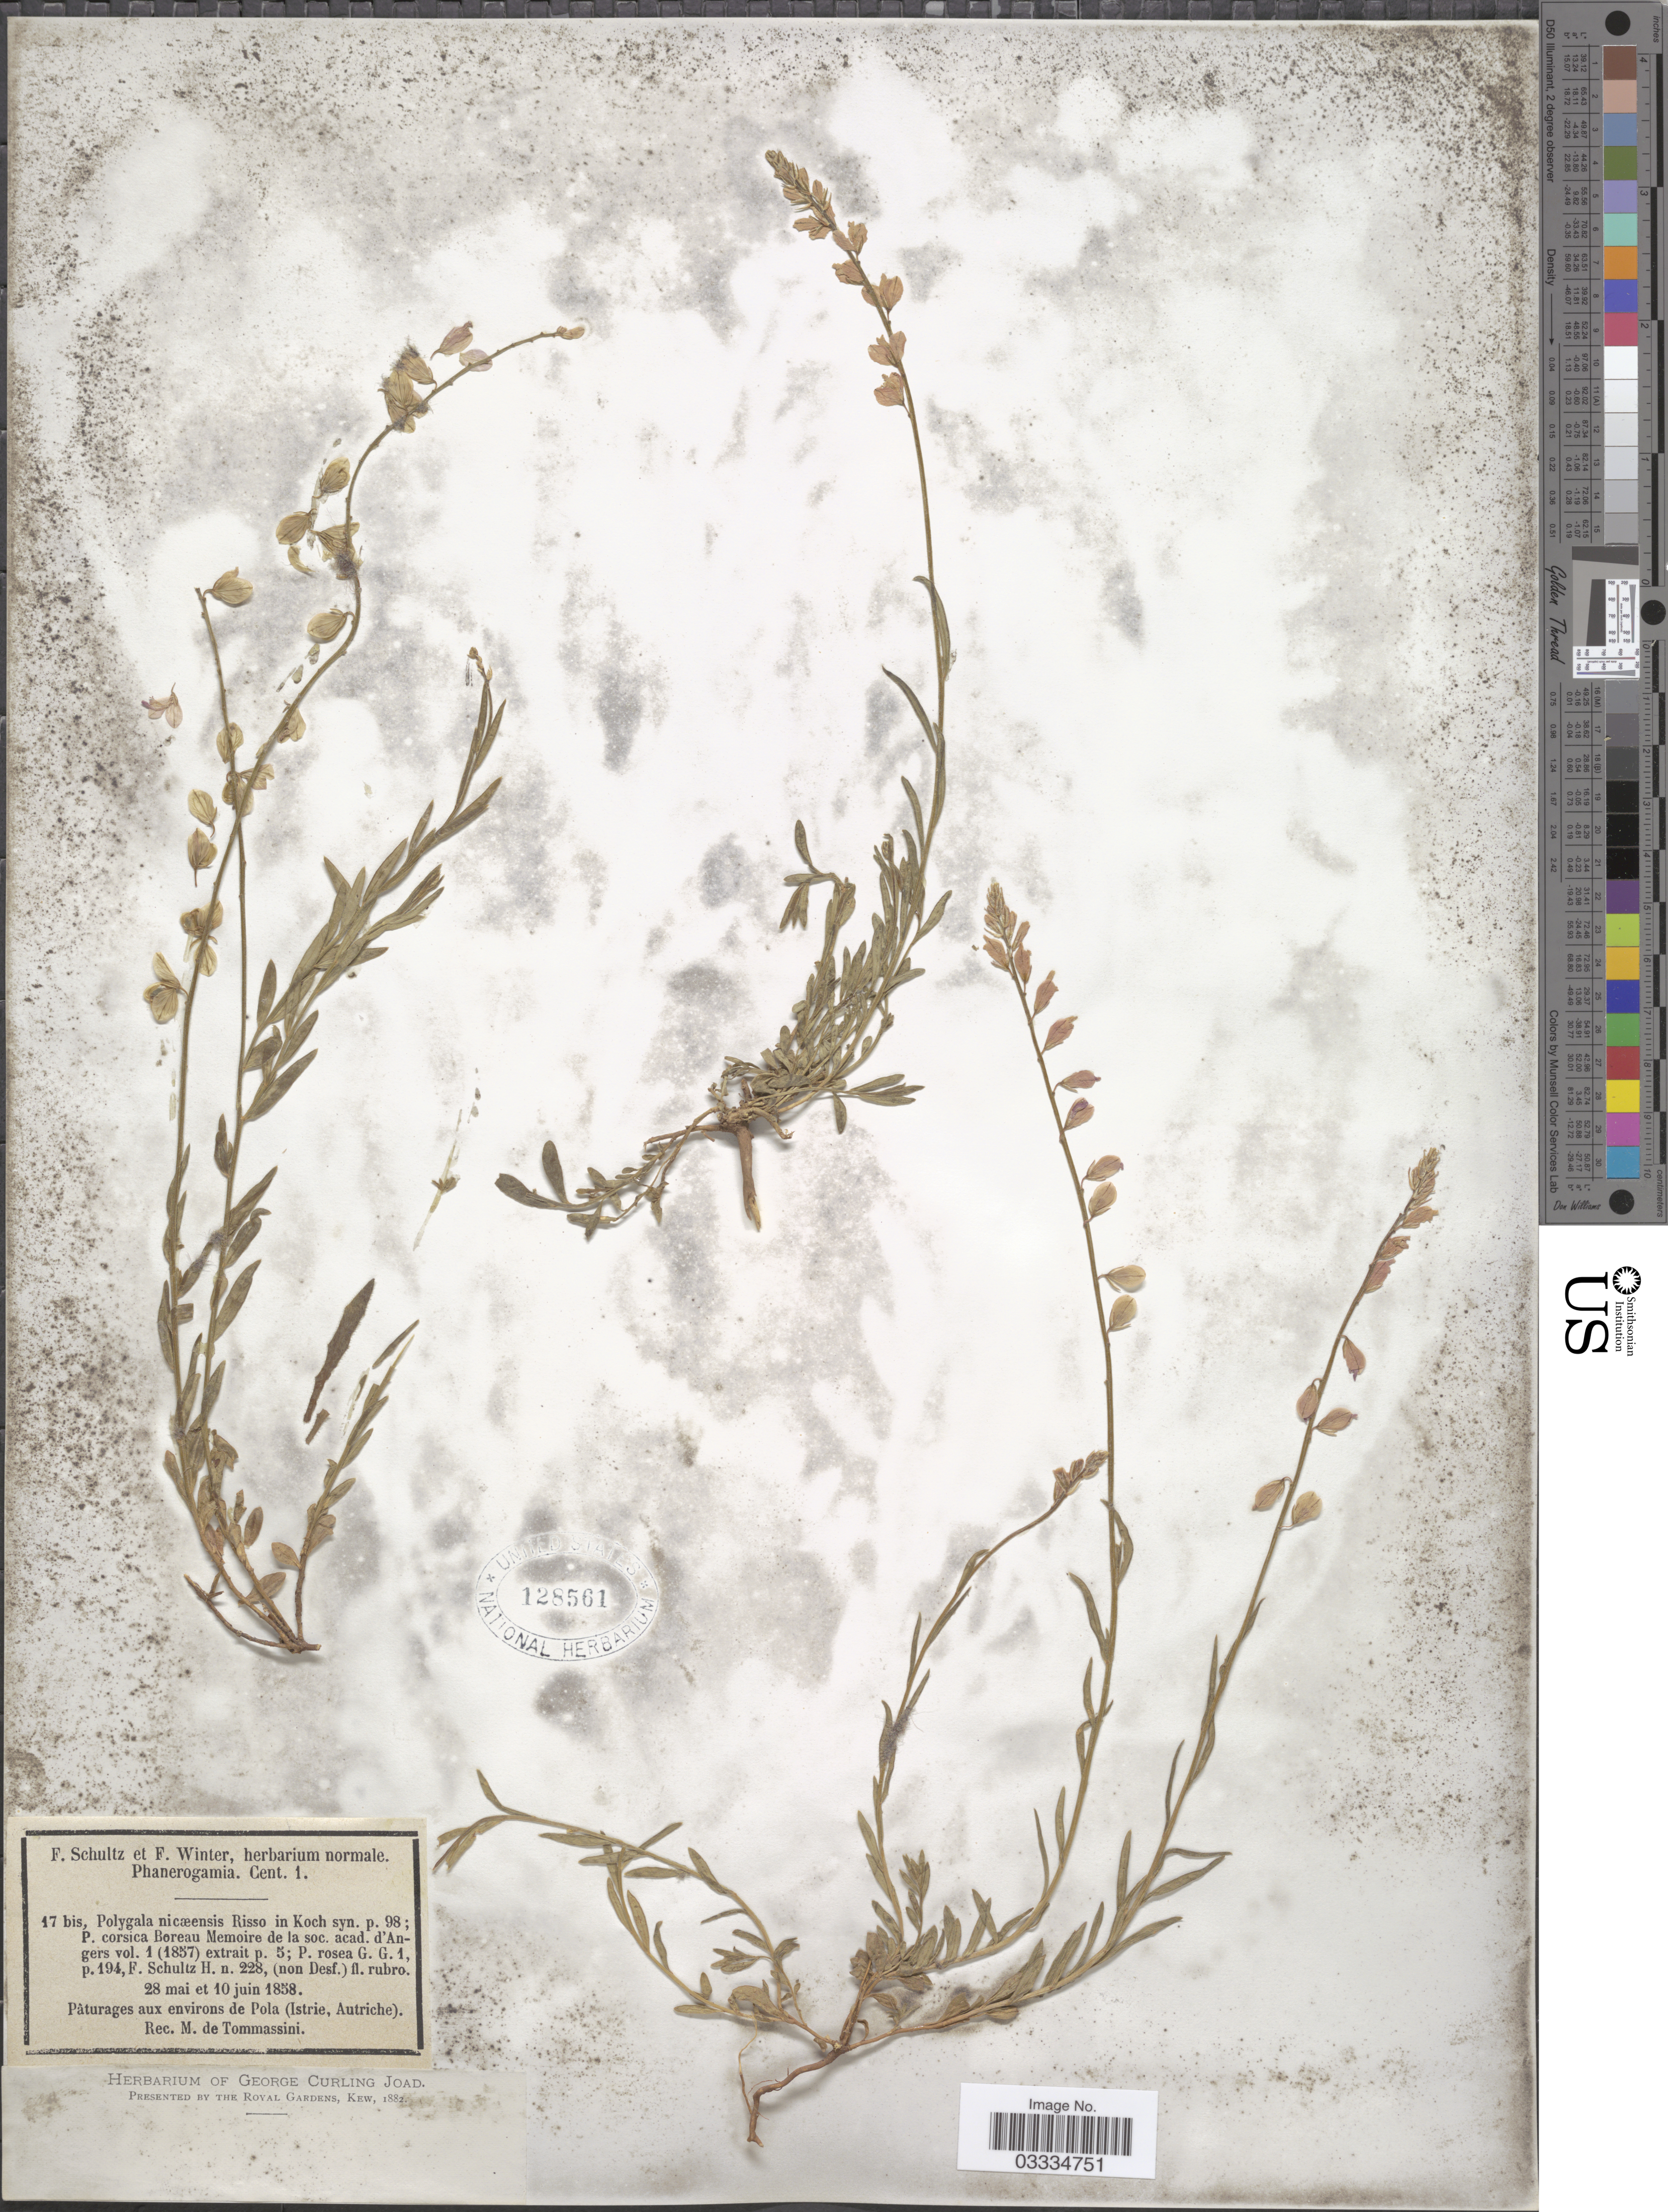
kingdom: Plantae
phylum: Tracheophyta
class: Magnoliopsida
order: Fabales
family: Polygalaceae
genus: Polygala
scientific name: Polygala nicaraguensis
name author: Chodat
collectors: M. Tommassini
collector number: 17bis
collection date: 1858-05-28/1858-06-10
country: Croatia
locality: Pâturages aux environs de Pola (Istrie, Autriche).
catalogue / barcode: US 128561